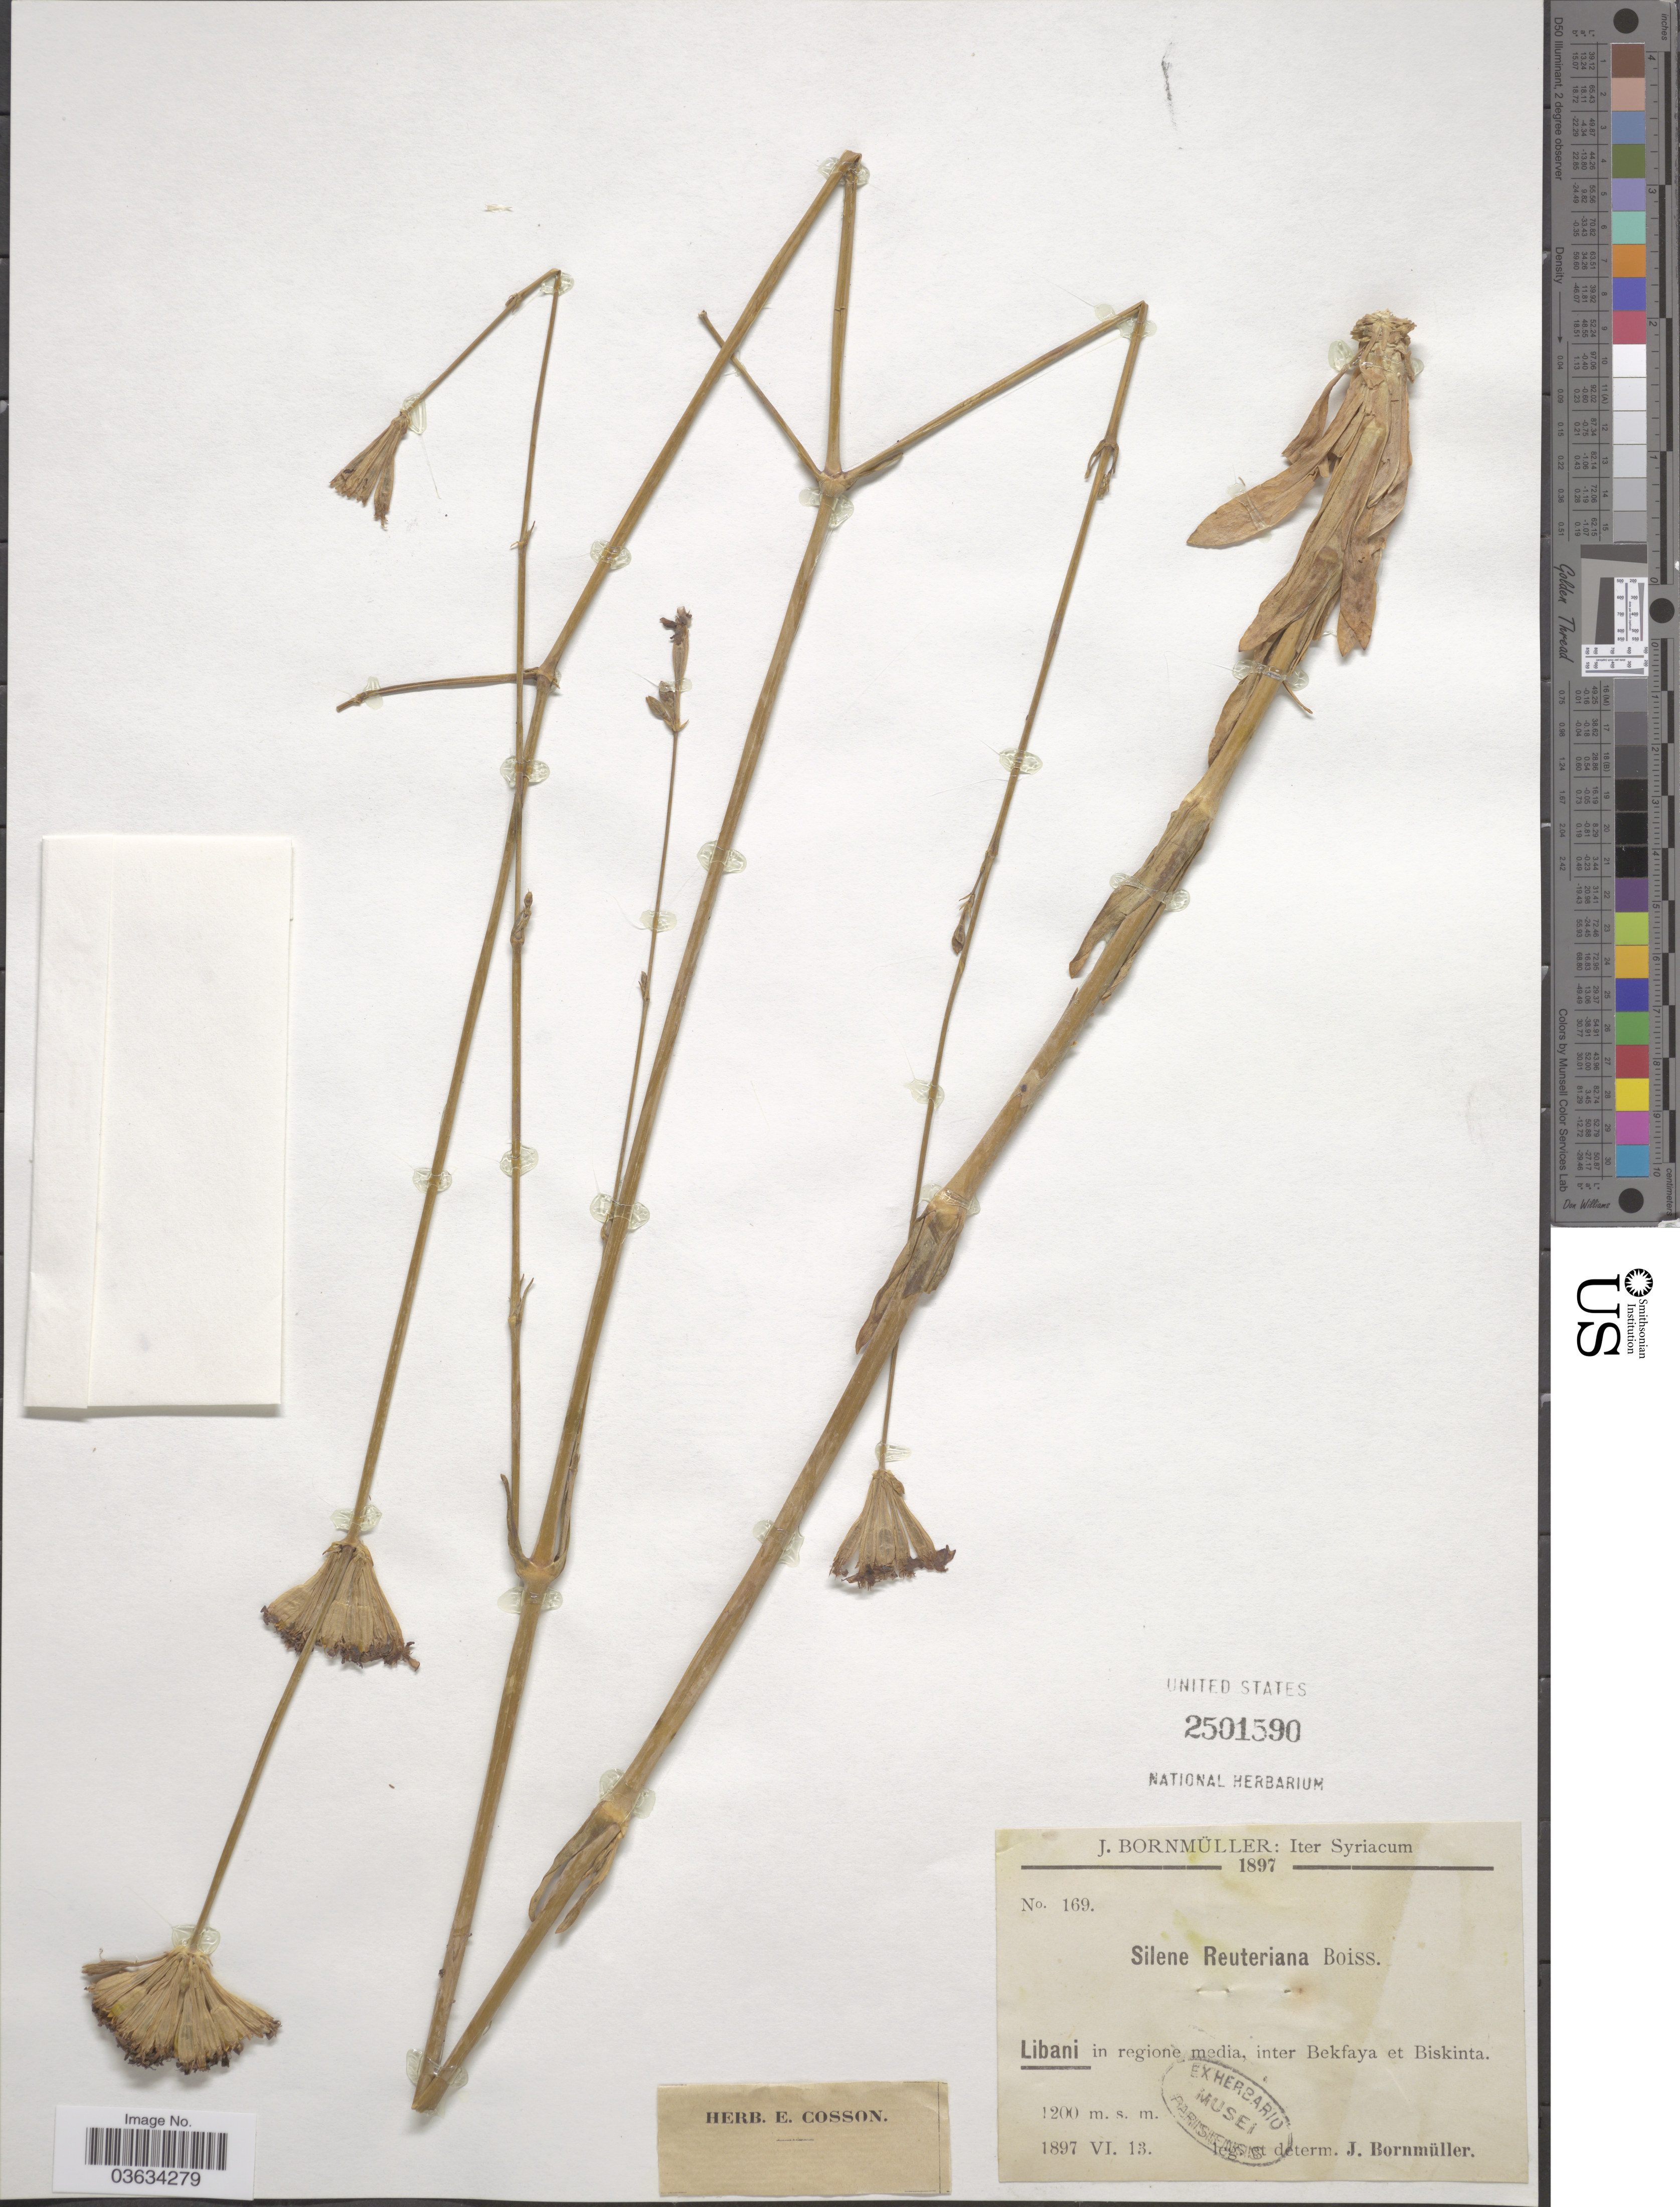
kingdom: Plantae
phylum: Tracheophyta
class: Magnoliopsida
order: Caryophyllales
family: Caryophyllaceae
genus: Atocion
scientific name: Atocion reuterianum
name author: (Boiss. & C.L. Blanche) Frajman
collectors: J. Bornmüller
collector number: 169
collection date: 1897-06-13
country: Syria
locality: Libani in regione media, inter Bekfaya et Biskinta.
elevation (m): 1200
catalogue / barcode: US 2501590